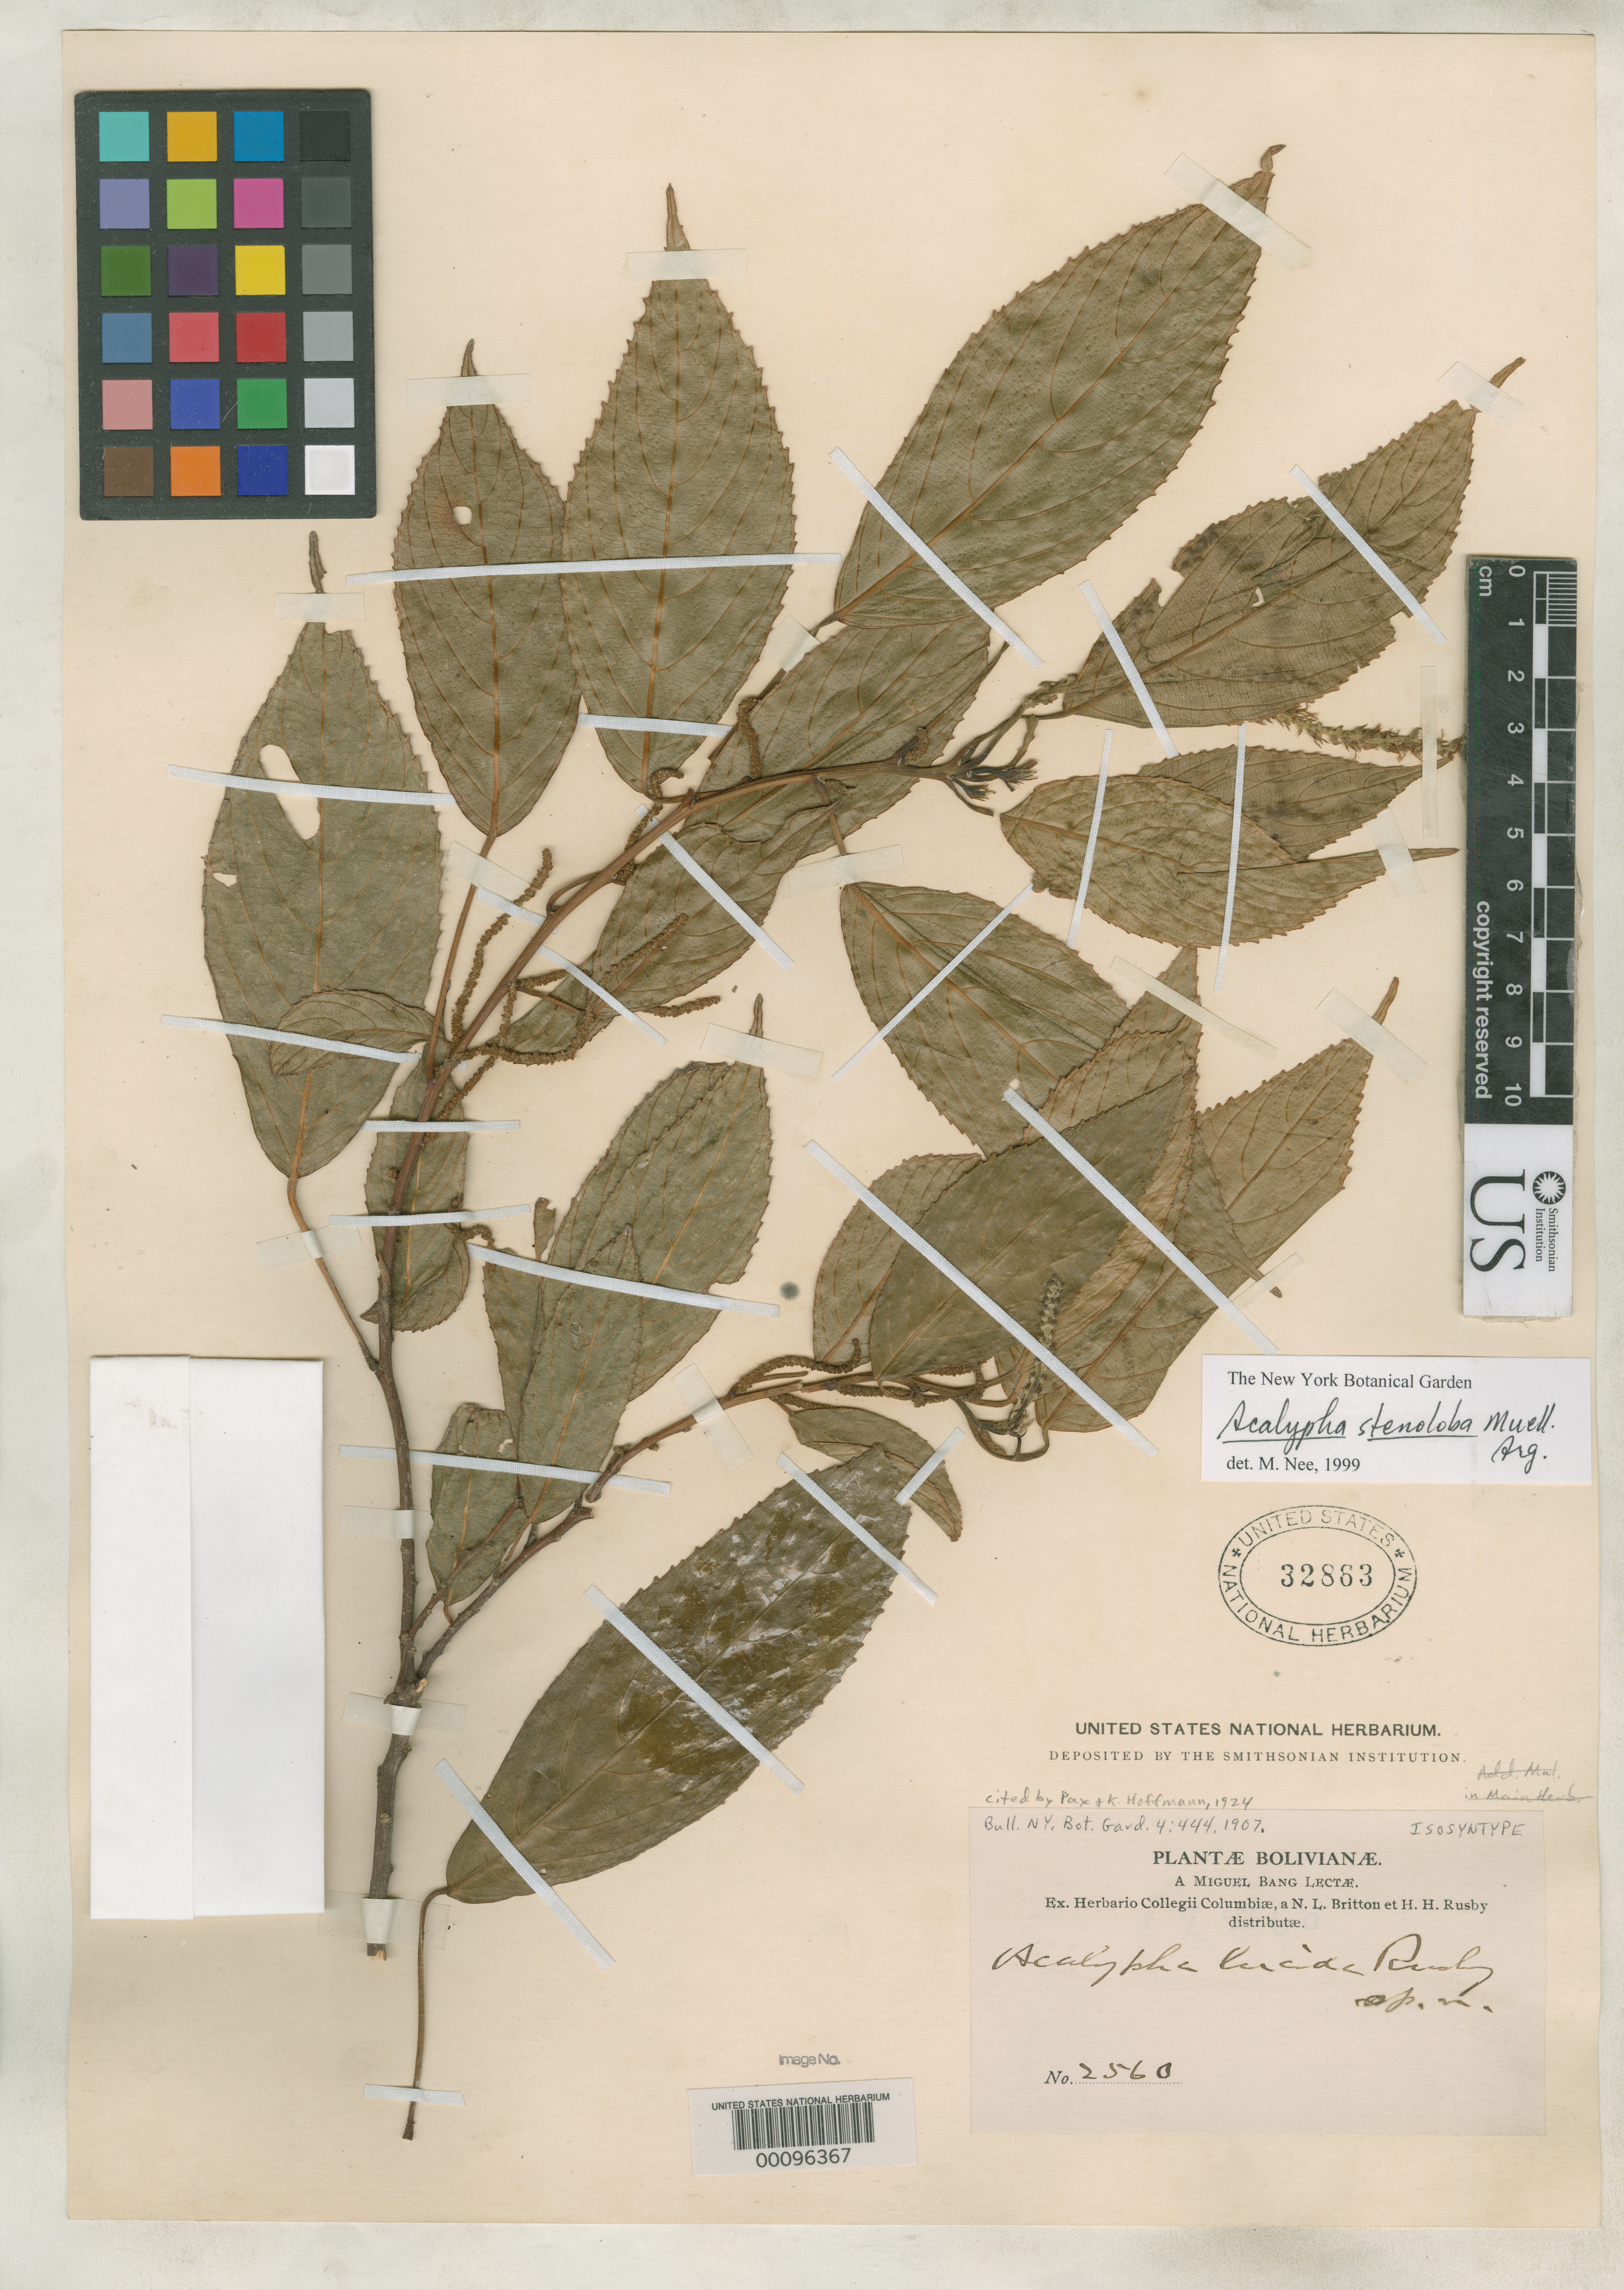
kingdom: Plantae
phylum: Tracheophyta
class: Magnoliopsida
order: Malpighiales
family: Euphorbiaceae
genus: Acalypha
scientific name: Acalypha lucida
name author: Rusby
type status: Isosyntype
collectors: M. Bang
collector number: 2560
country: Bolivia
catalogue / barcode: US 32863